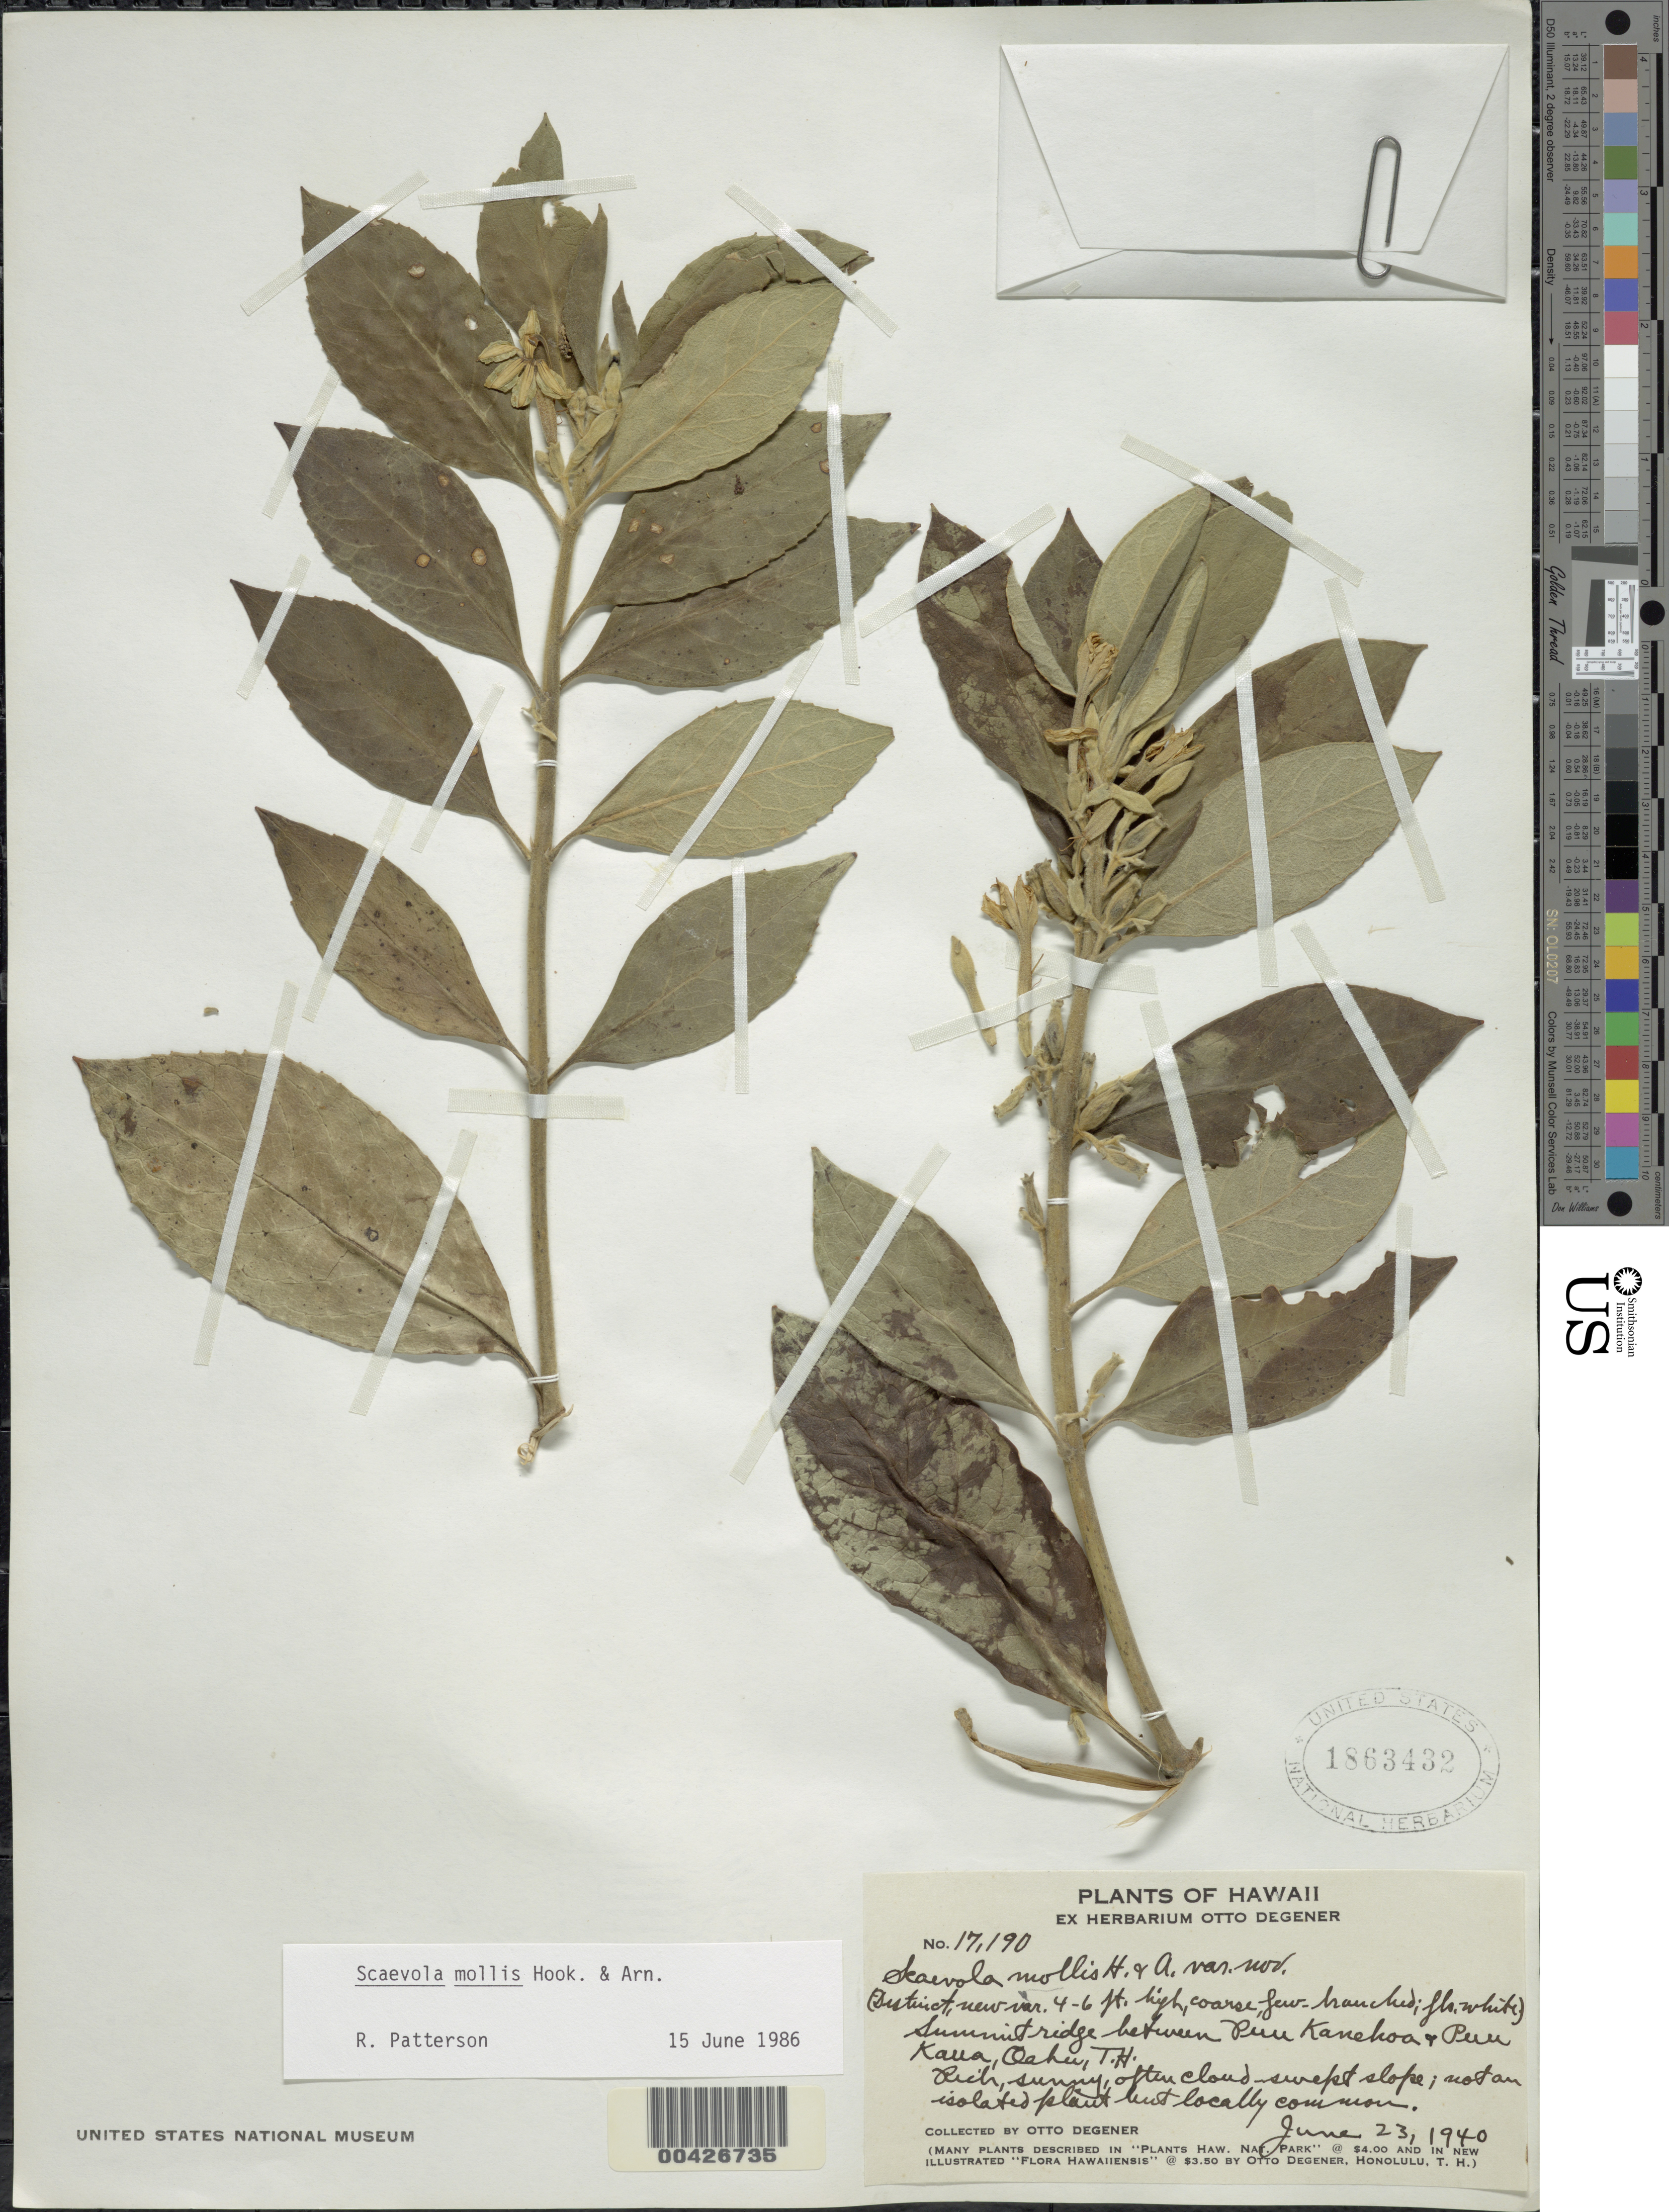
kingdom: Plantae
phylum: Tracheophyta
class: Magnoliopsida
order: Asterales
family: Goodeniaceae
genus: Scaevola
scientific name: Scaevola mollis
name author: Hook. & Arn.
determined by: Patterson, R.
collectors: O. Degener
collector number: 17190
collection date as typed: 23 Jun 1940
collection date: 1940-06-23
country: United States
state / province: Hawaii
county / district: Honolulu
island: Oahu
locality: Summit ridge between Puu Kanehoa and Puu Kaua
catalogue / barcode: US 1863432